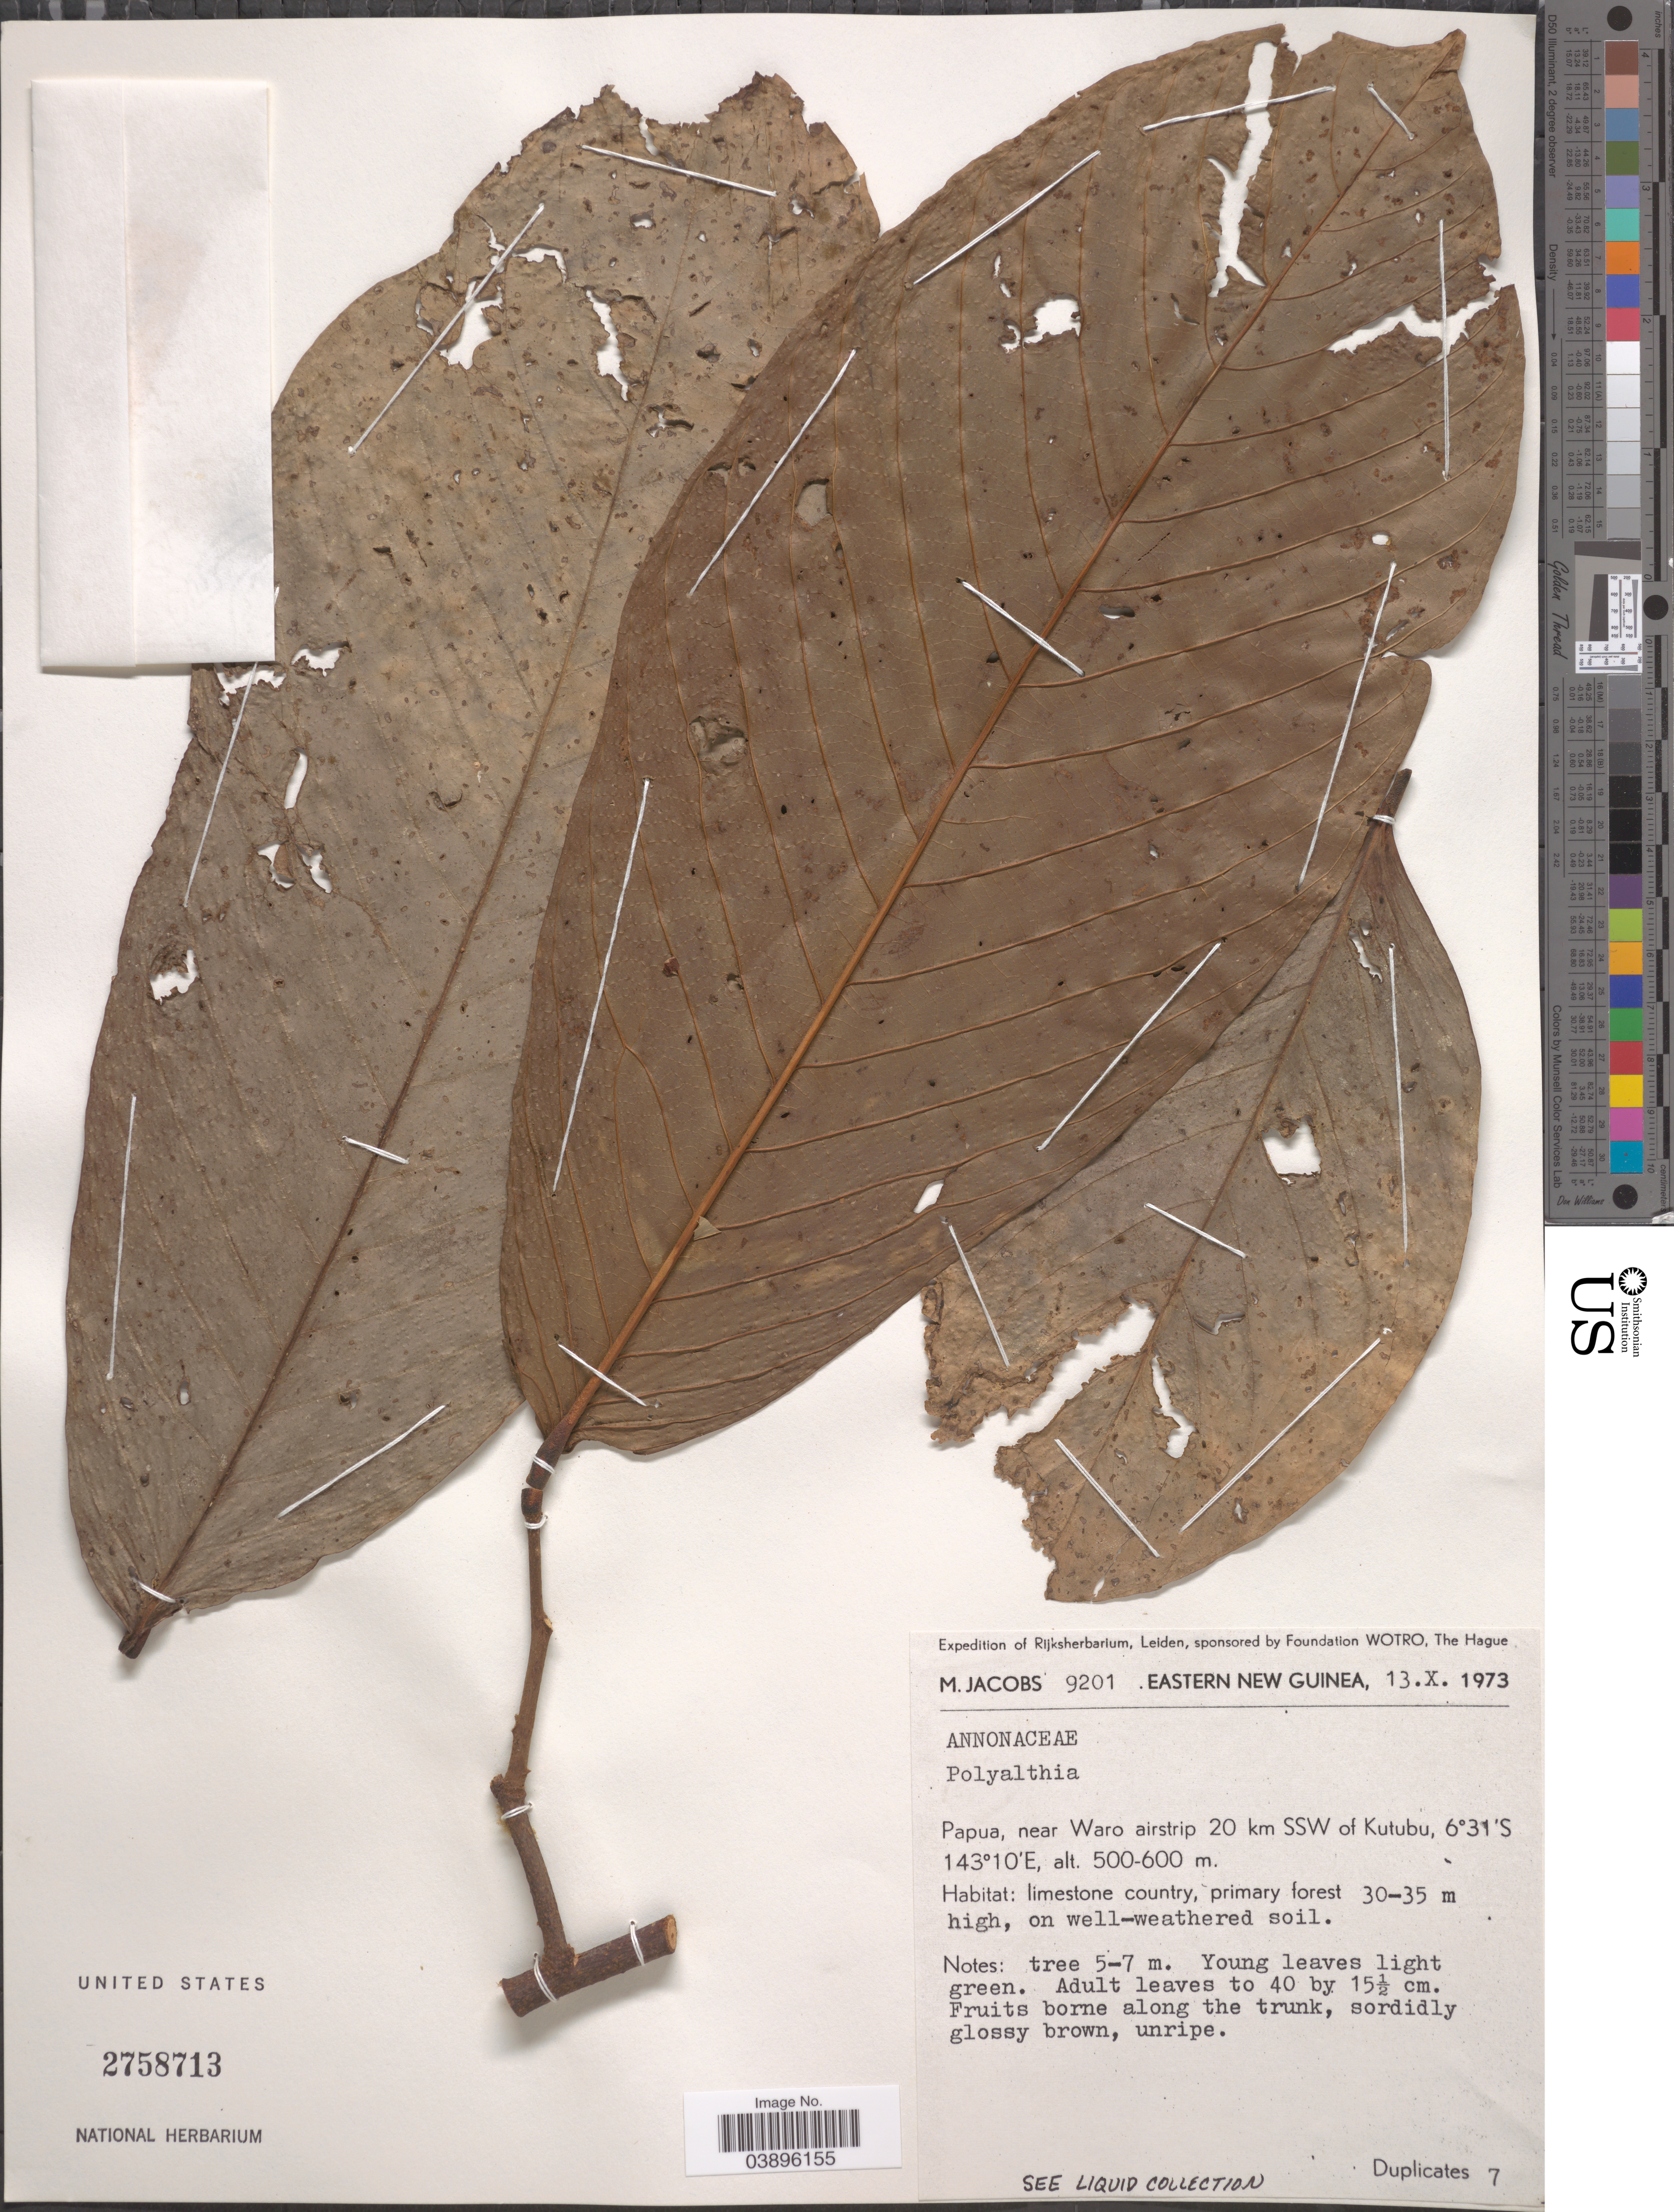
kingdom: Plantae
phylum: Tracheophyta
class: Magnoliopsida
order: Magnoliales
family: Annonaceae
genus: Polyalthia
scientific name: Polyalthia sp.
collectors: M. Jacobs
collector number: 9201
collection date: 1973-10-13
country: Papua New Guinea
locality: Eastern New Guinea. Near Waro airstrip 20 km SSW of Kutubu.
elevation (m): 500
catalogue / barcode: US 2758713